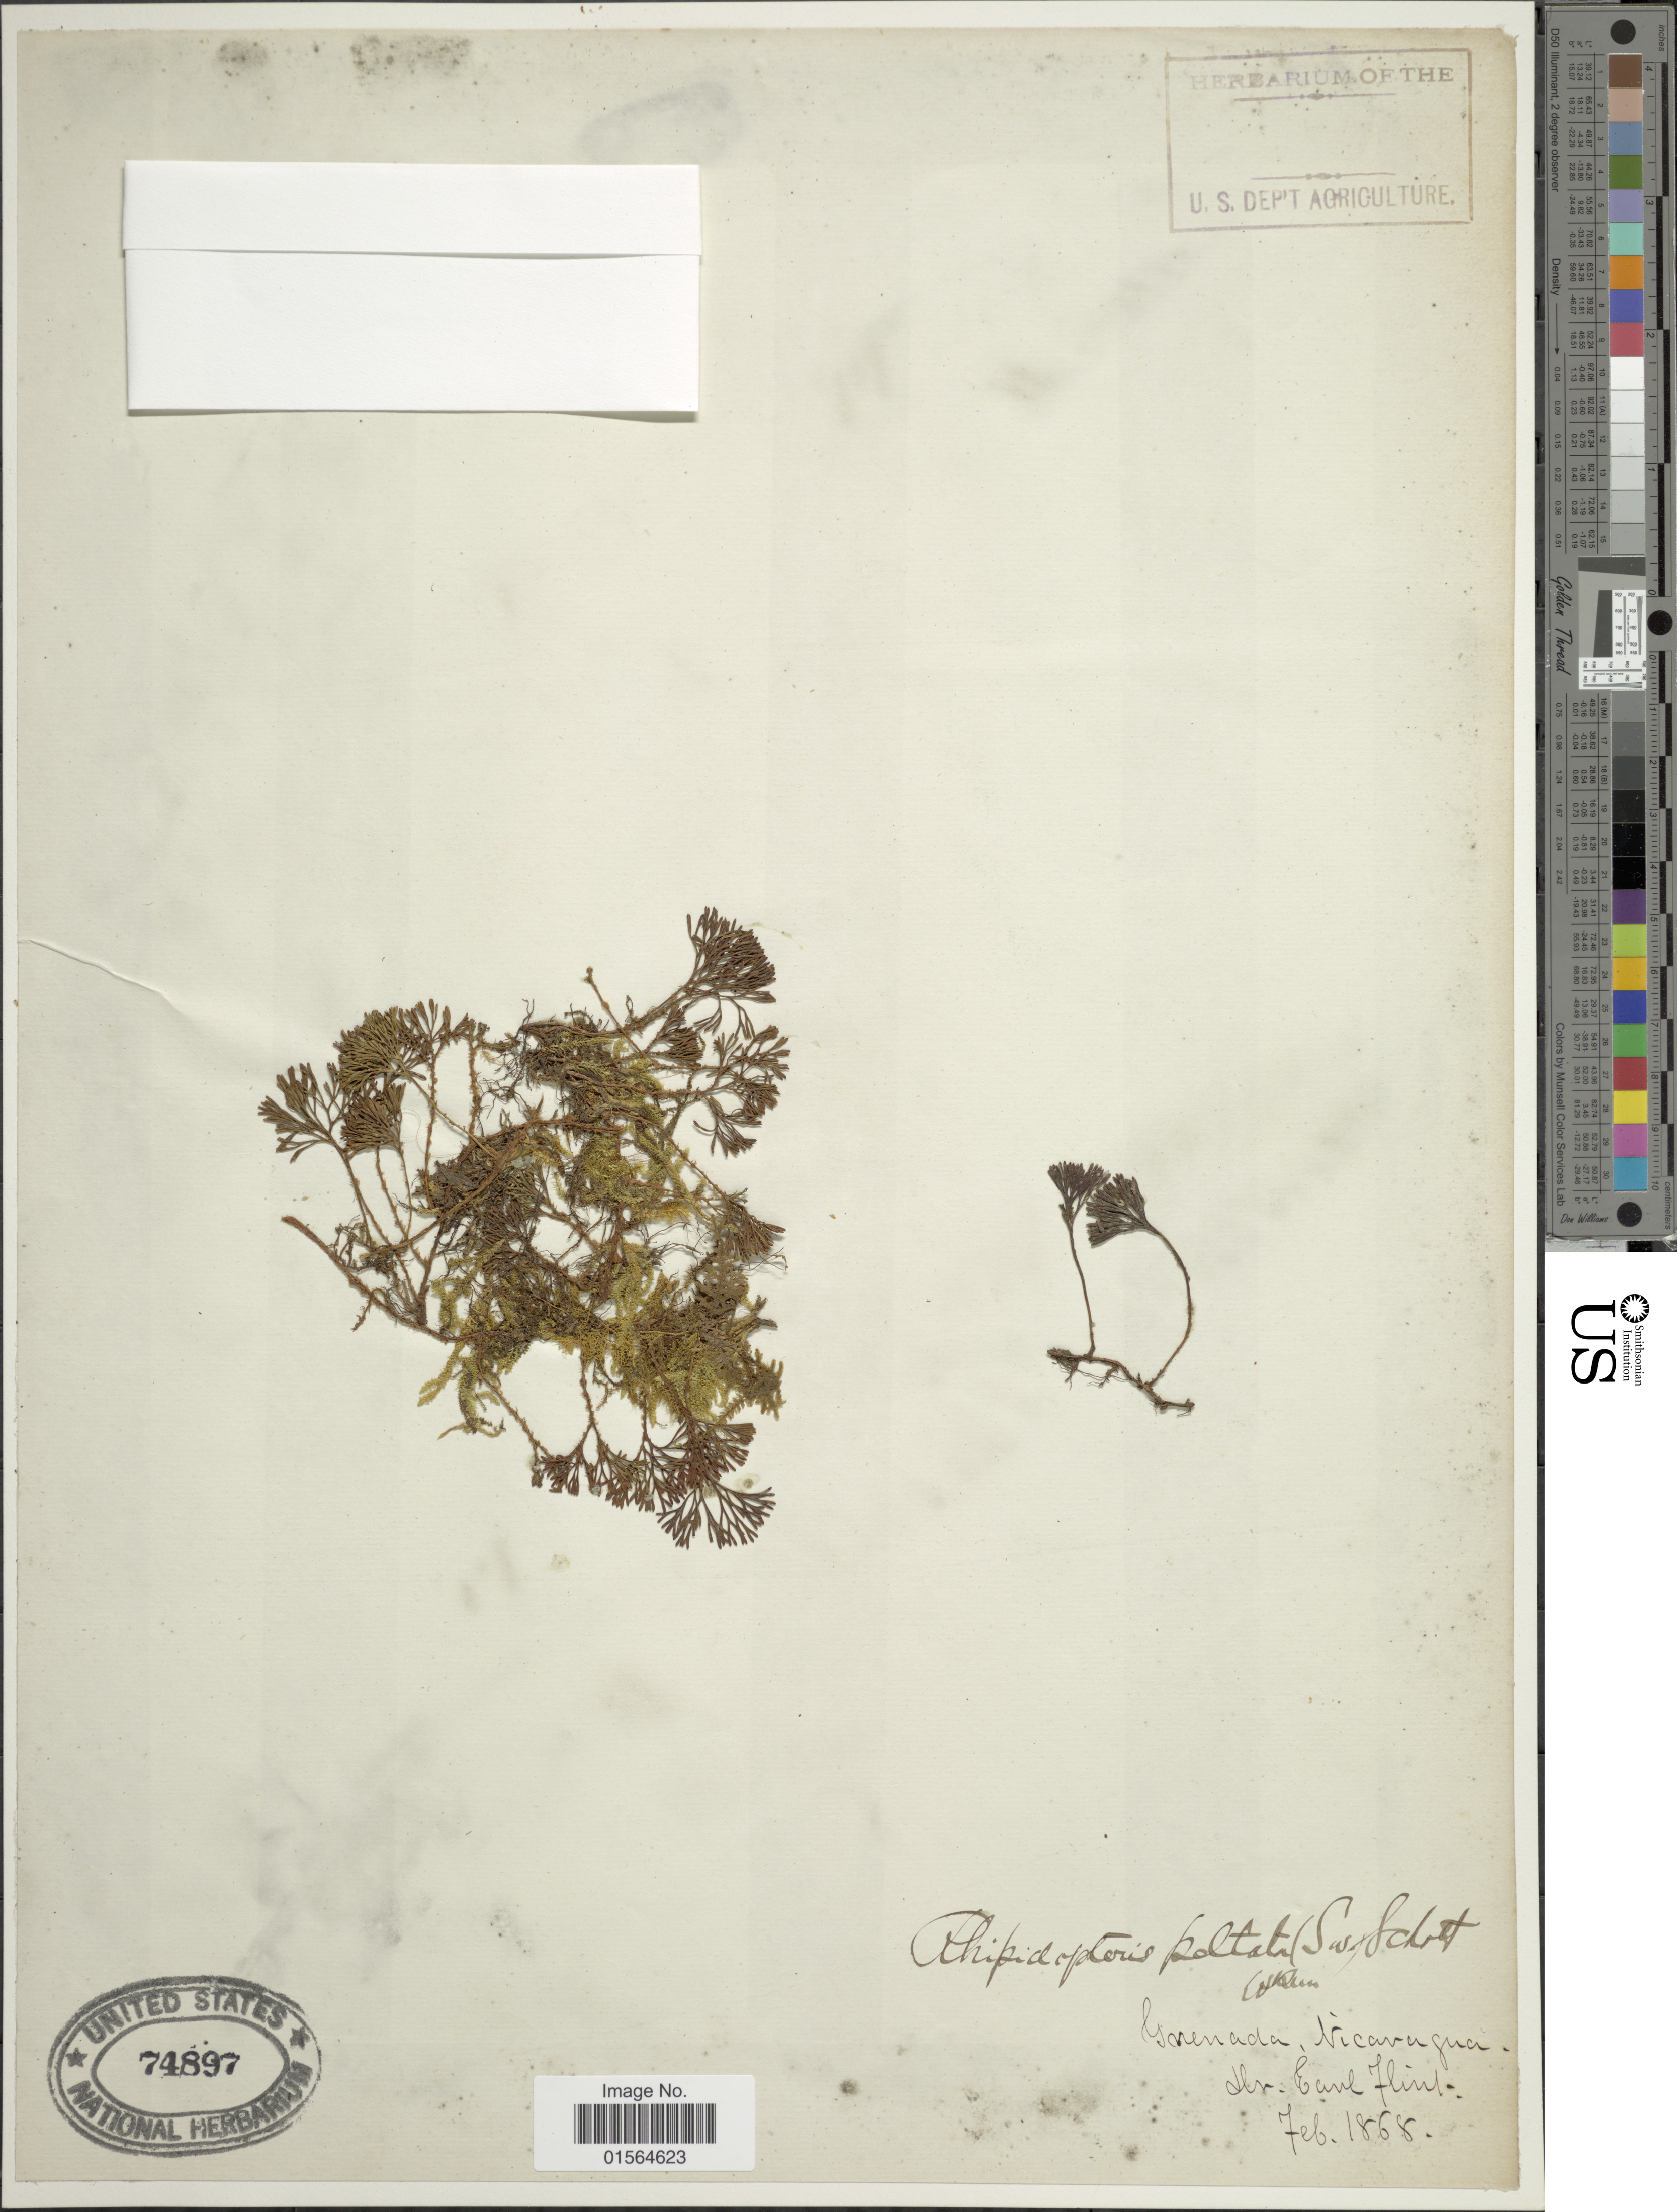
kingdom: Plantae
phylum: Tracheophyta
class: Polypodiopsida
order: Polypodiales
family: Dryopteridaceae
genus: Elaphoglossum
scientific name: Elaphoglossum peltatum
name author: (Sw.) Urb.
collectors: E. Flint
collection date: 1868-01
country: Nicaragua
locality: Grenada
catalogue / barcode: US 74897